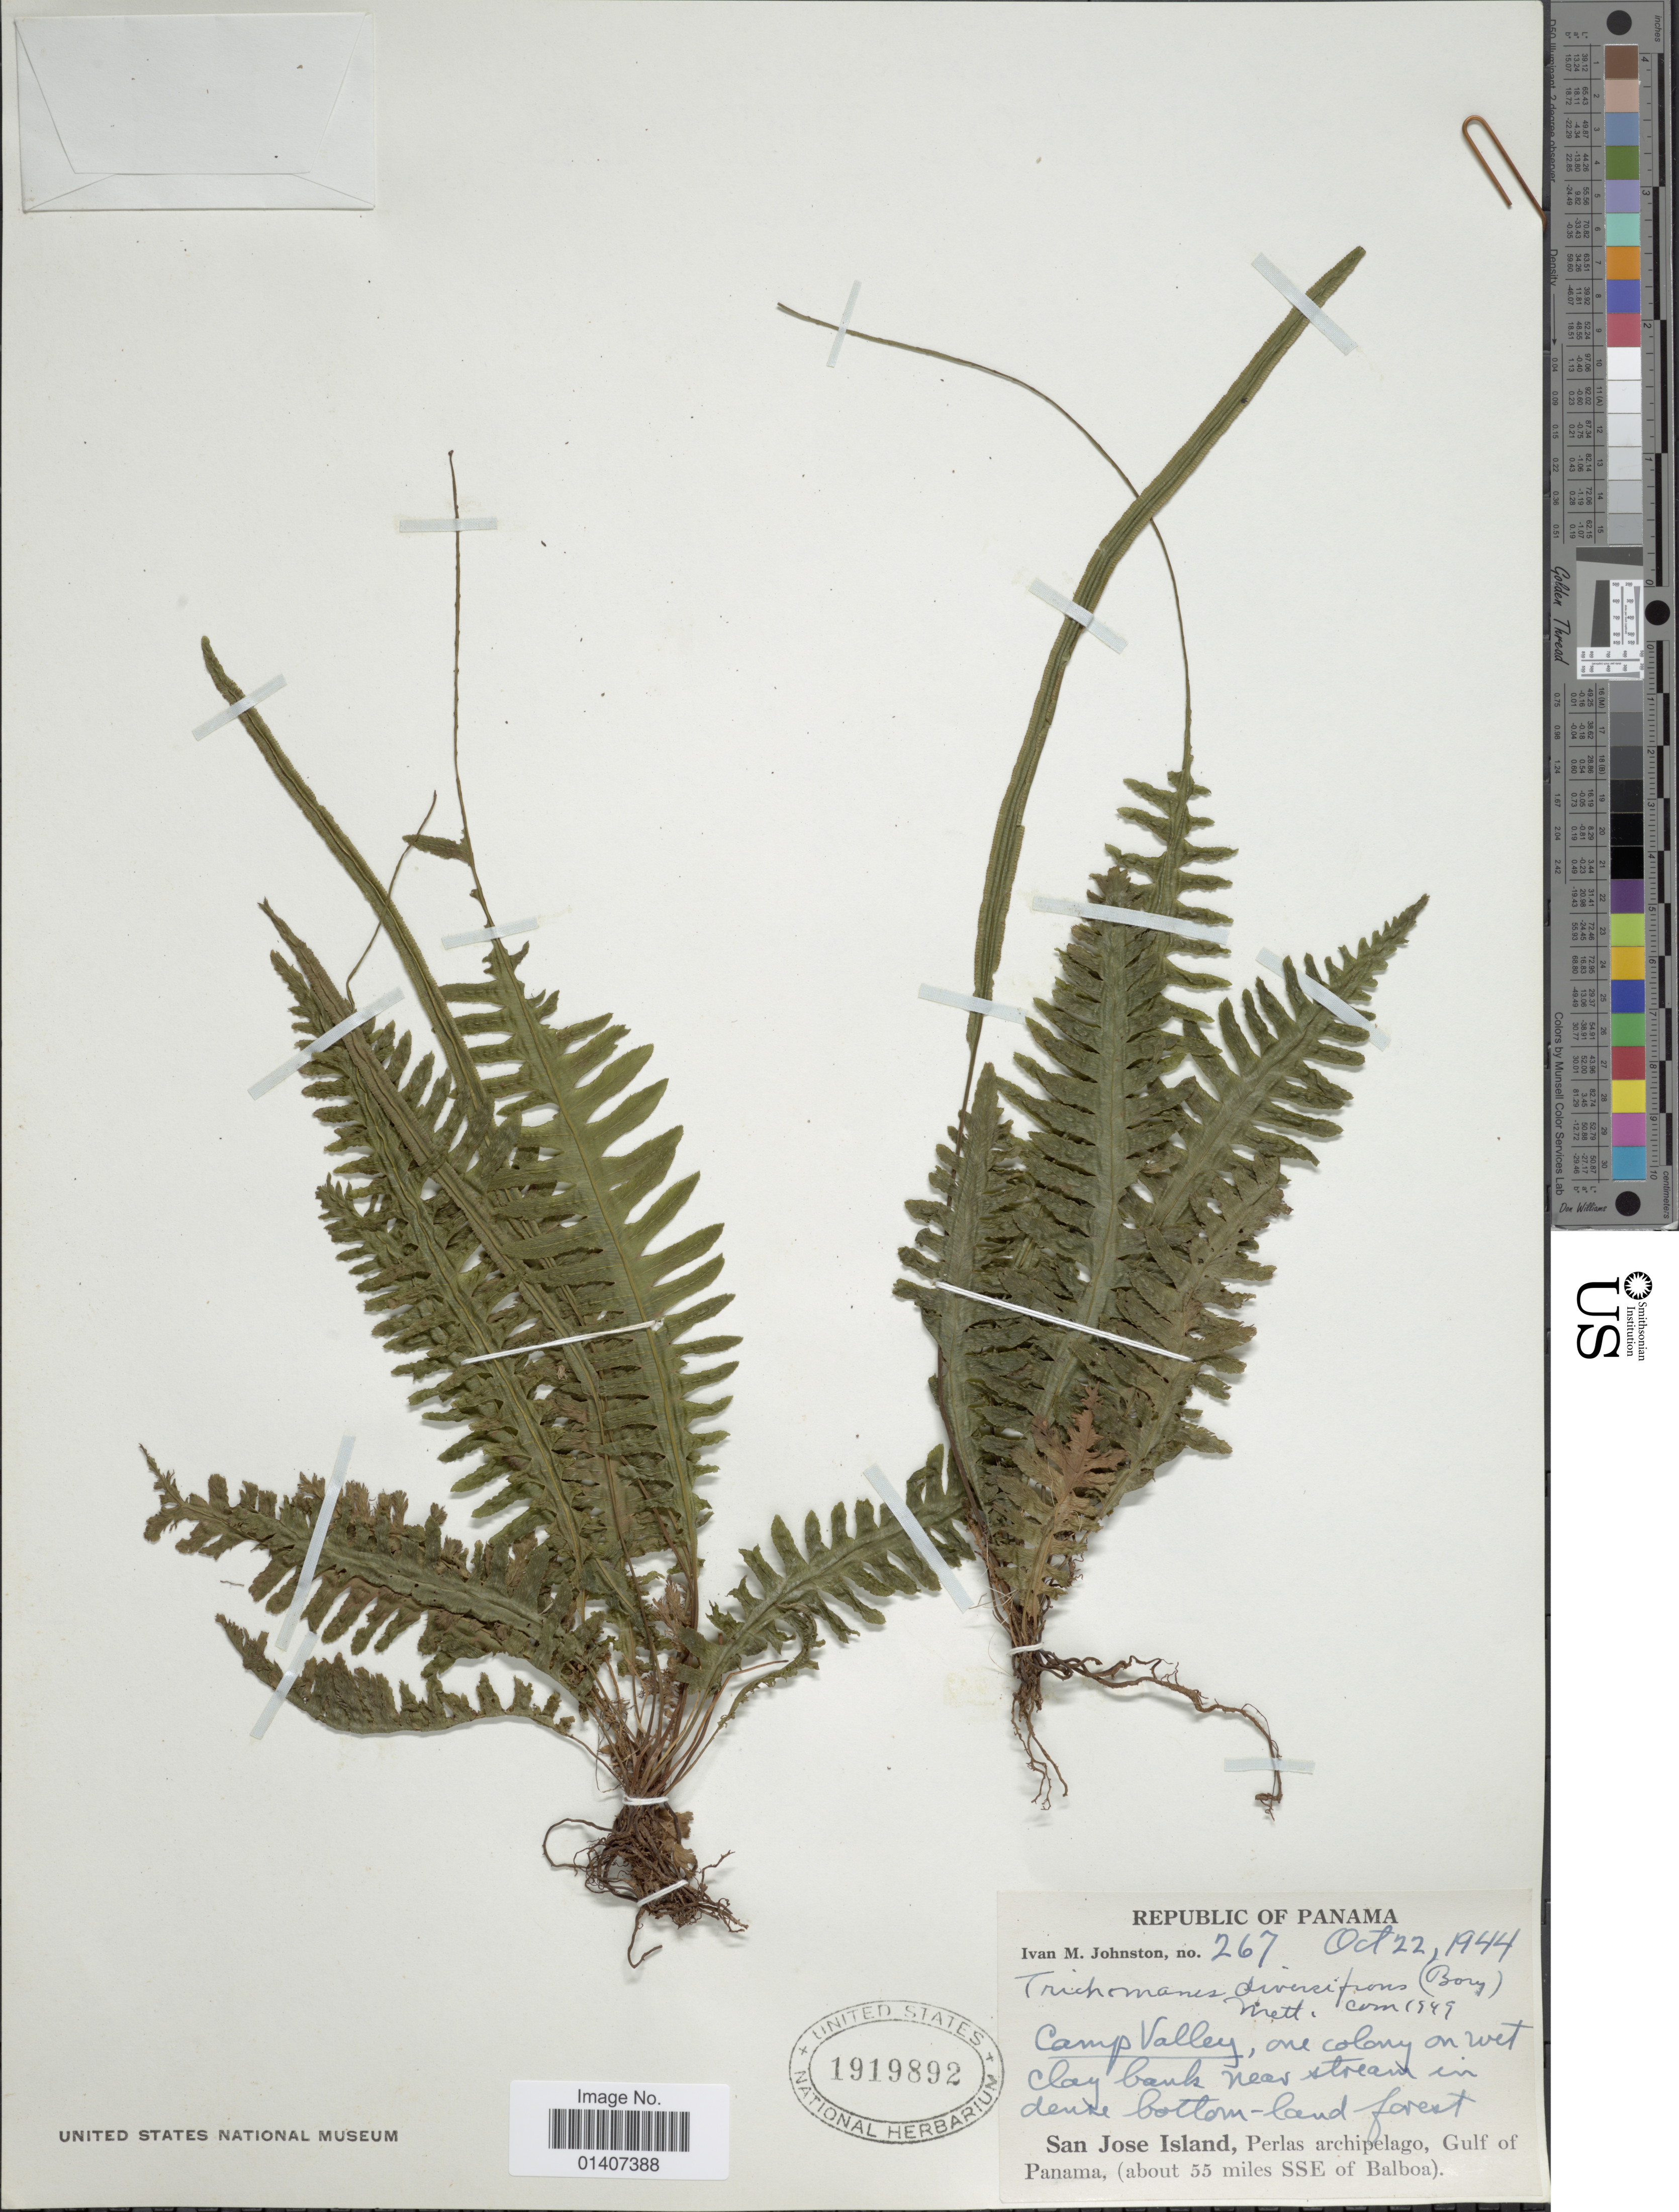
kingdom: Plantae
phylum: Tracheophyta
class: Polypodiopsida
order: Hymenophyllales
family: Hymenophyllaceae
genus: Trichomanes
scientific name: Trichomanes diversifrons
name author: (Bory) Mett. ex Sadeb.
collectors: I.M. Johnston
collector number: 267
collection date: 1944-10-22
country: Panama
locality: San Jose Island, Perlas archipelago, Gulf of Panama, (about 55miles SSE of Balboa)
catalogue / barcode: US 1919892